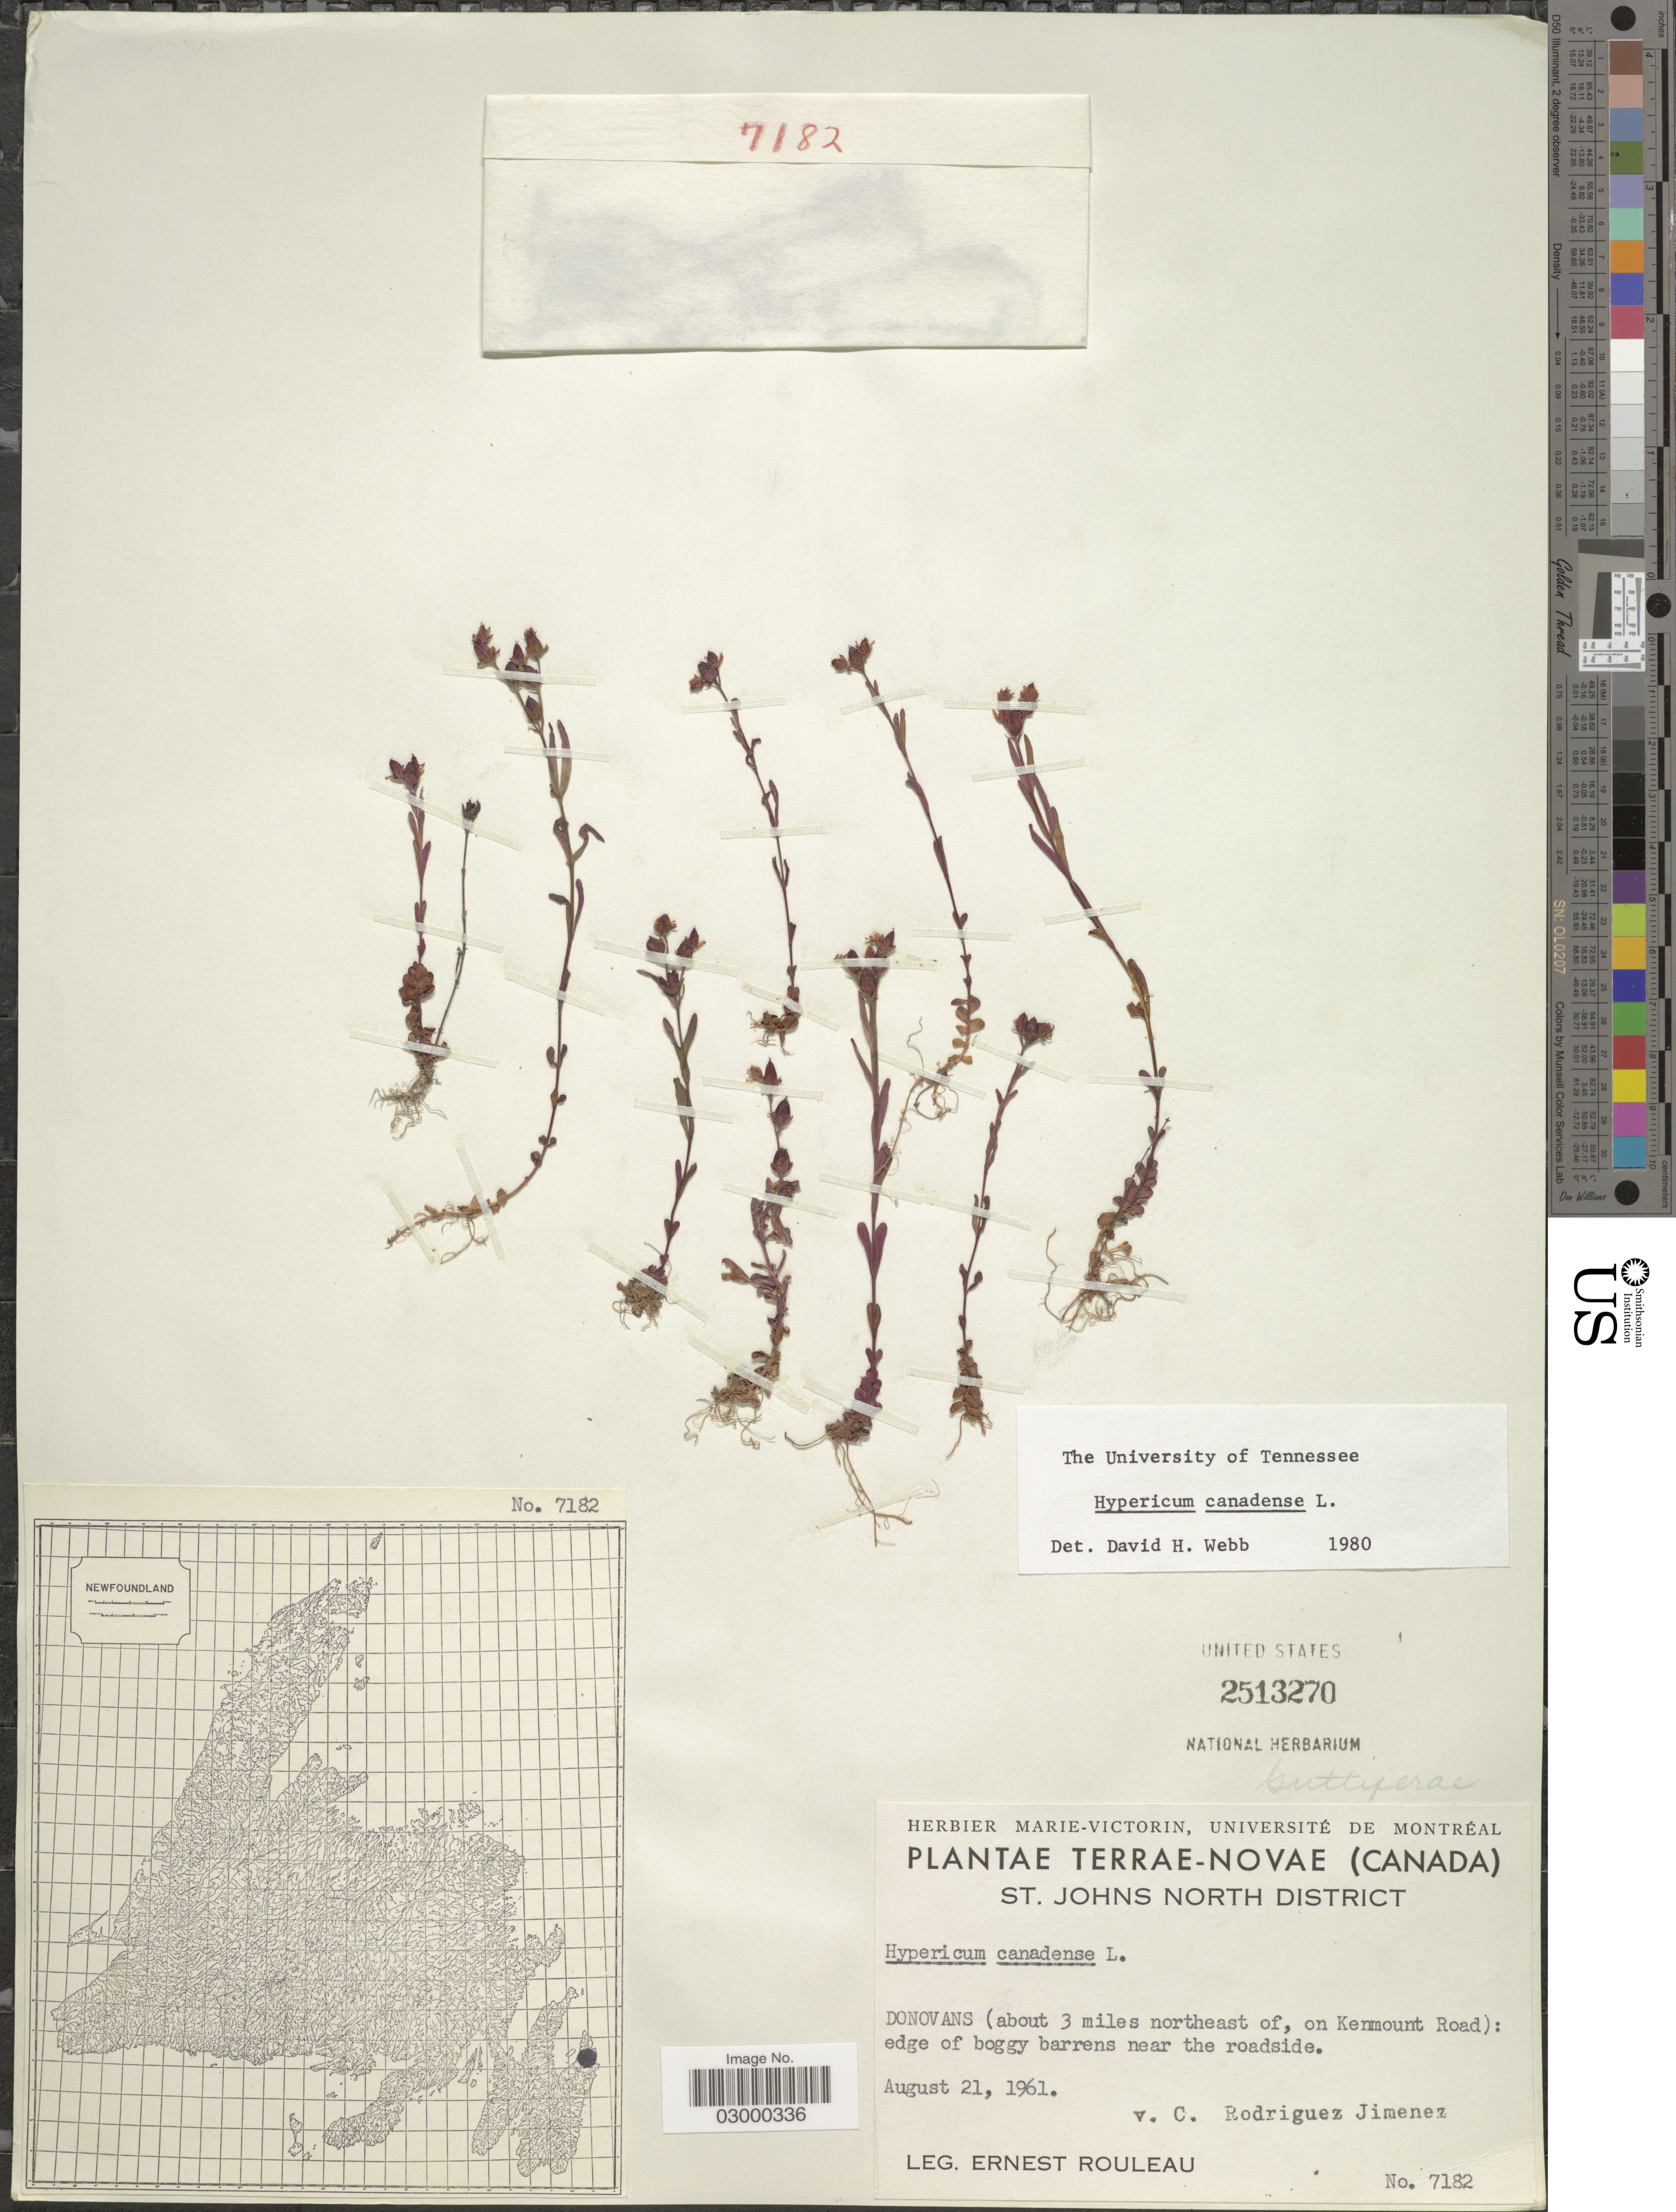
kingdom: Plantae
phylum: Tracheophyta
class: Magnoliopsida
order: Malpighiales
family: Hypericaceae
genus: Hypericum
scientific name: Hypericum canadense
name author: L.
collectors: E. Rouleau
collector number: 7182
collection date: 1961-08-21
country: Canada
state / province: Newfoundland and Labrador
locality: Terrae-Novae, St. Johns North District, Donovans (about 3 miles northeast of, on Kermount Road): edge of boggy barrens near the roadside.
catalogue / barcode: US 2513270